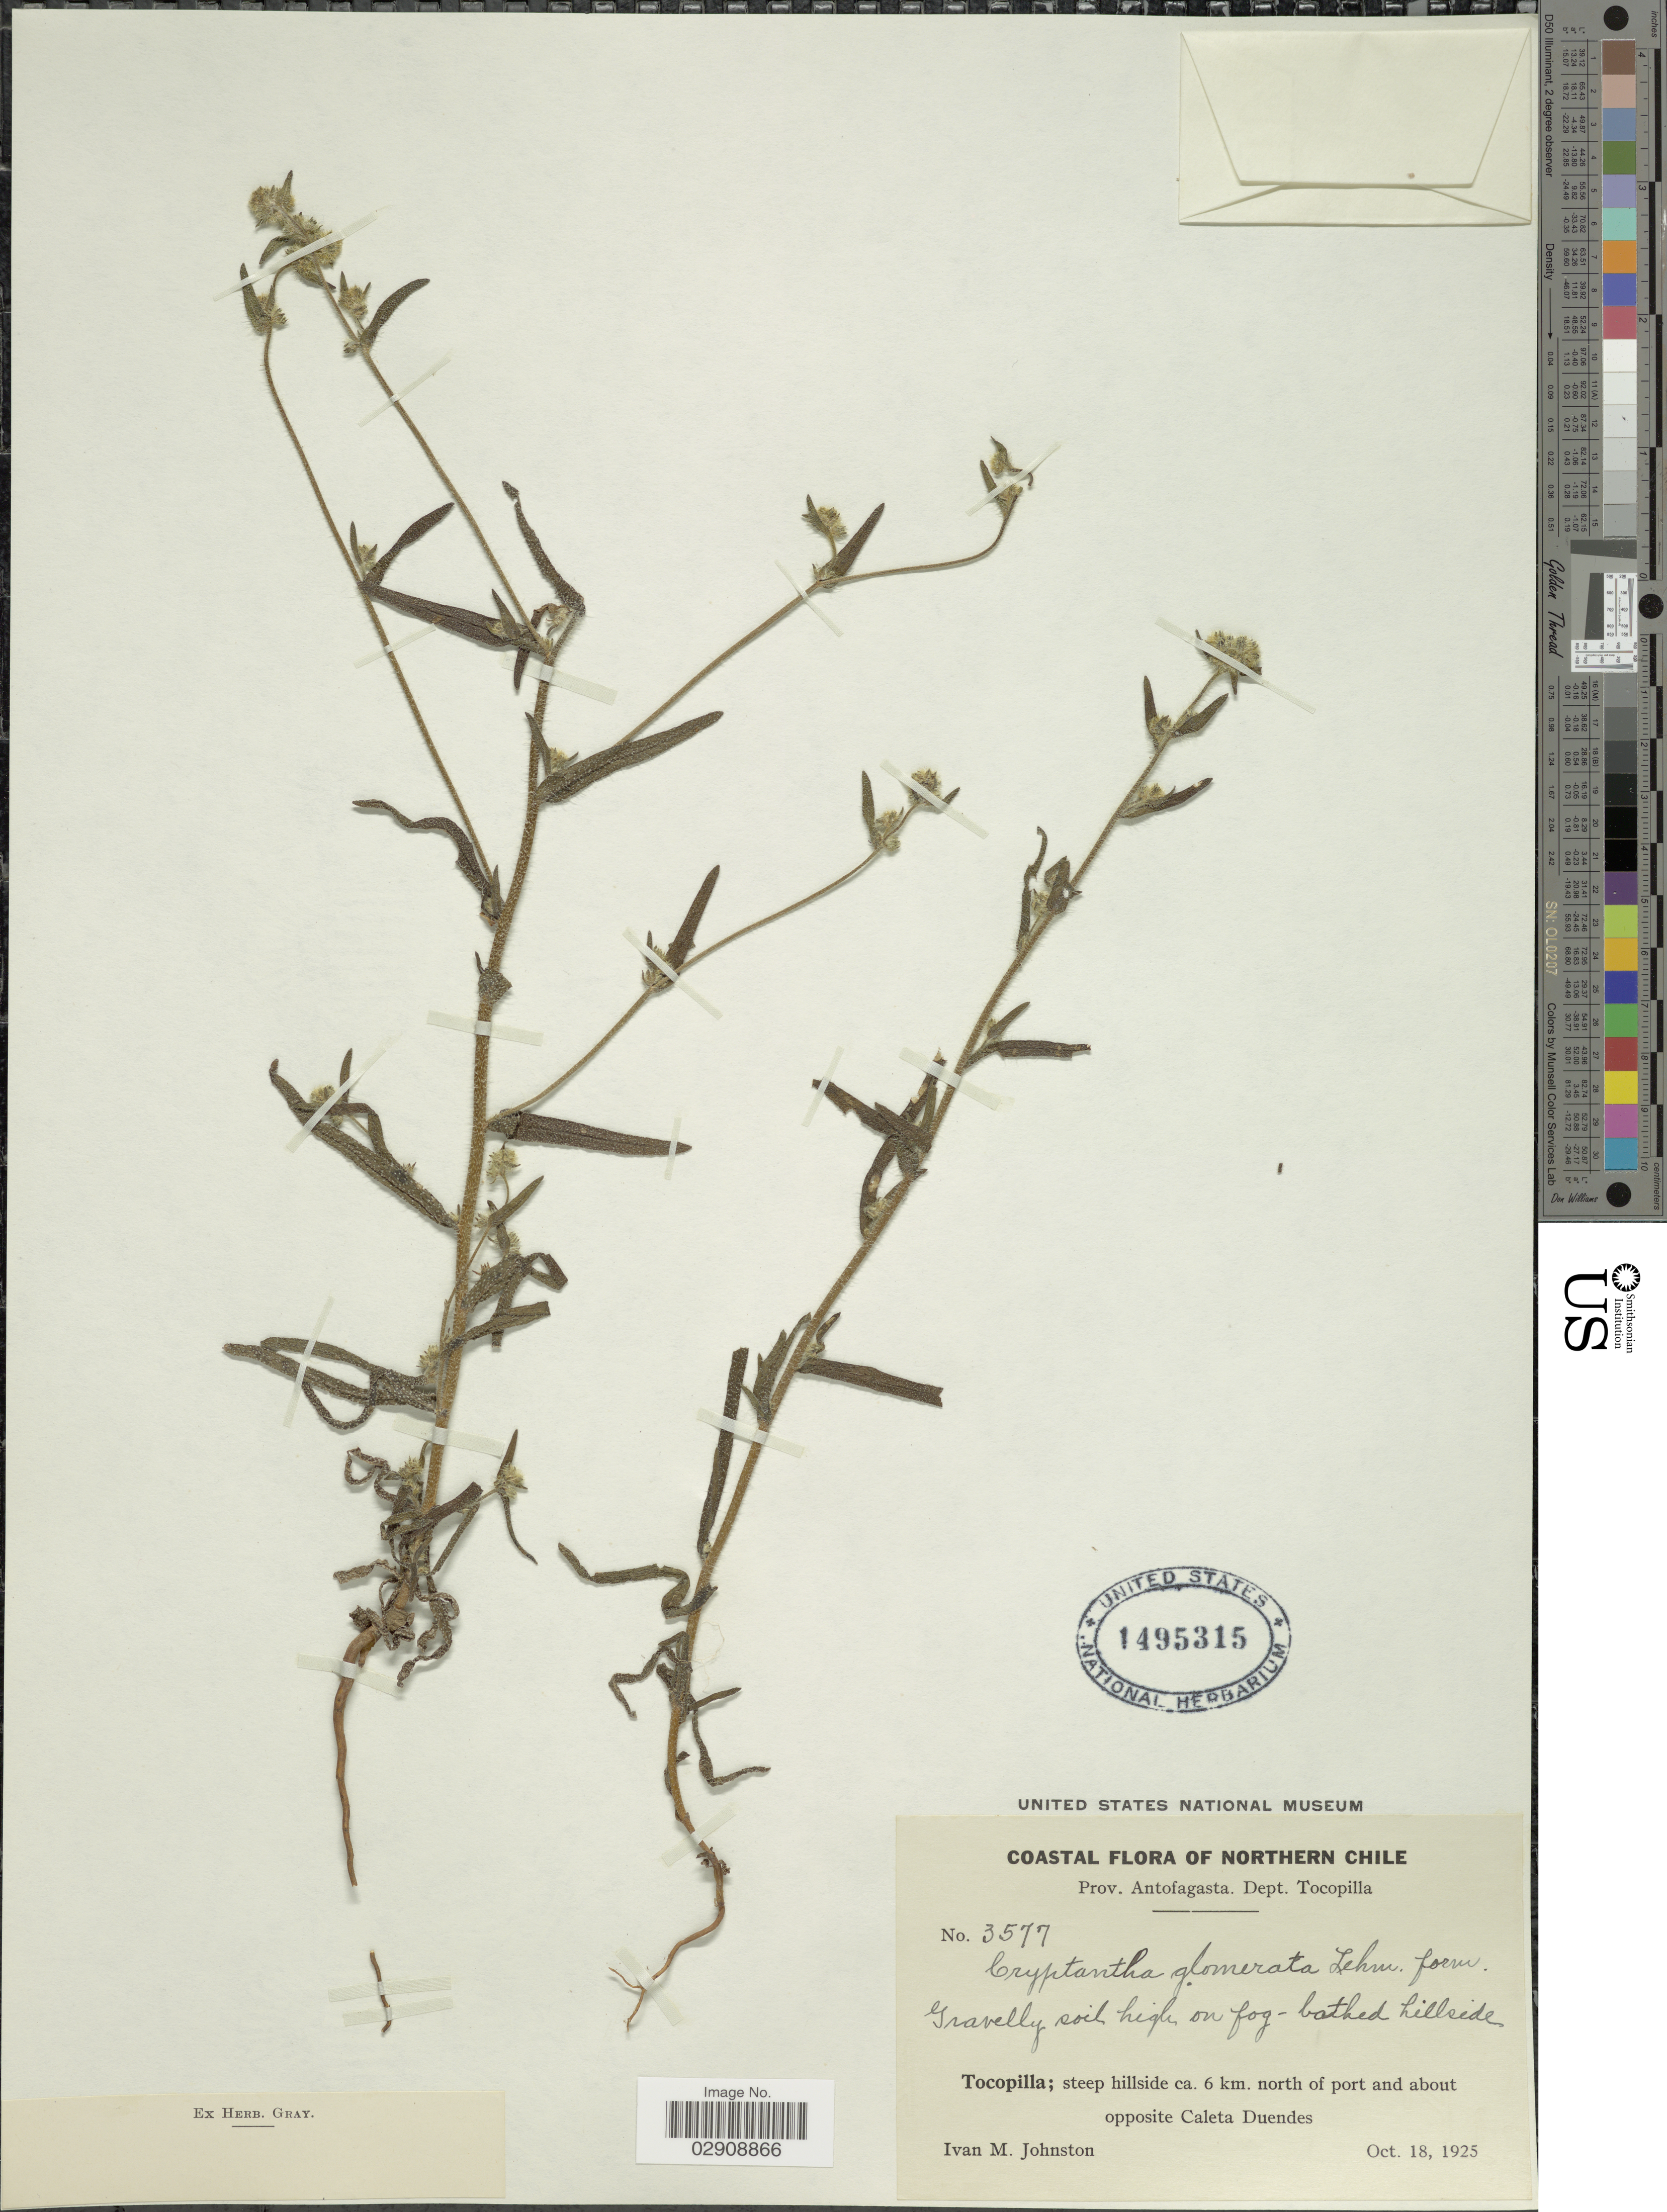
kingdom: Plantae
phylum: Tracheophyta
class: Magnoliopsida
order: Boraginales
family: Boraginaceae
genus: Cryptantha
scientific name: Cryptantha subamplexicaulis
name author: (Phil.) Reiche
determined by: Moroni, Pablo, (SI), Instituto de Botanica Darwinion (ARGENTINA)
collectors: I.M. Johnston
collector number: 3577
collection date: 1925-10-18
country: Chile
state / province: Antofagasta (II)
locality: Tocopilla; steep hillside ca. 6 km. north of port and about opposite Caleta Duendes. Prov. Antofagasta. Dept. Tocopilla. Northern Chile.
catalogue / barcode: US 1495315